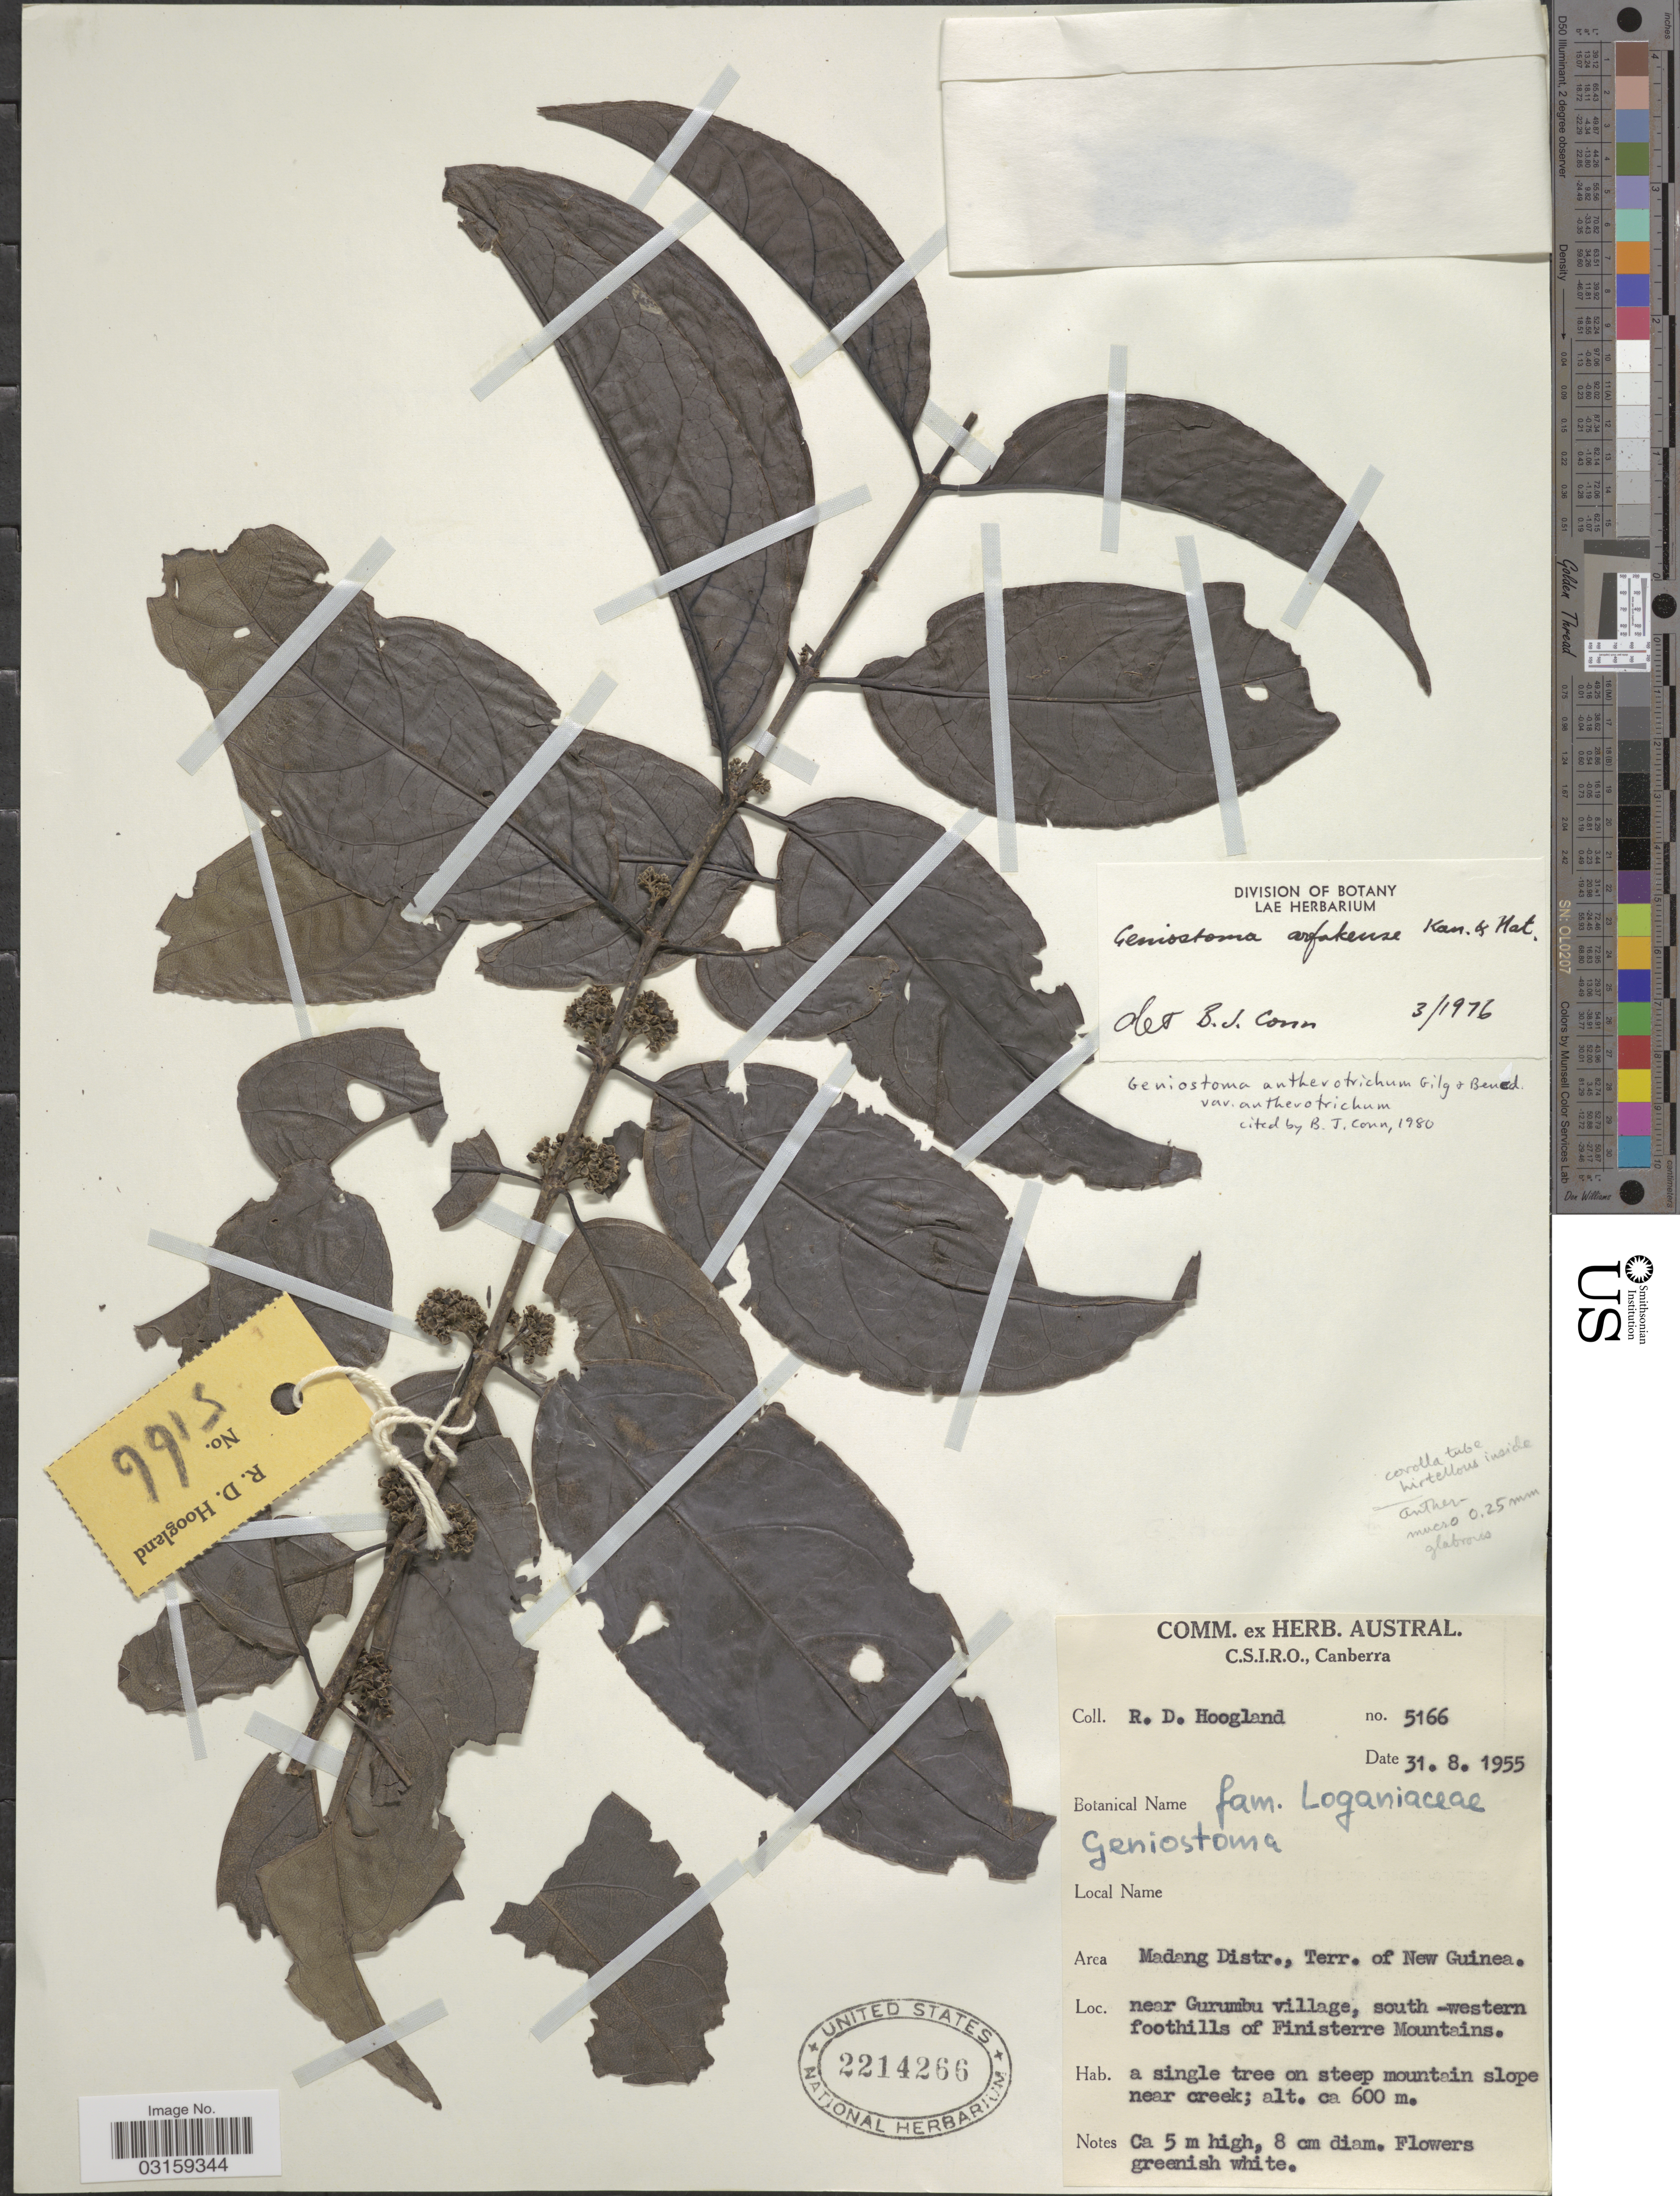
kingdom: Plantae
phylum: Tracheophyta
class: Magnoliopsida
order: Gentianales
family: Loganiaceae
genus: Geniostoma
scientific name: Geniostoma antherotrichum var. antherotrichum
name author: Gilg & Gilg-Ben.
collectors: R. D. Hoogland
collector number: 5166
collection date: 1955-08-31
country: Papua New Guinea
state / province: Madang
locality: Area Madang Distr., Terr. of New Guinea. Near Gurumbu village, south-western foothills of Finisterre Mountains.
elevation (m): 600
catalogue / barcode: US 2214266